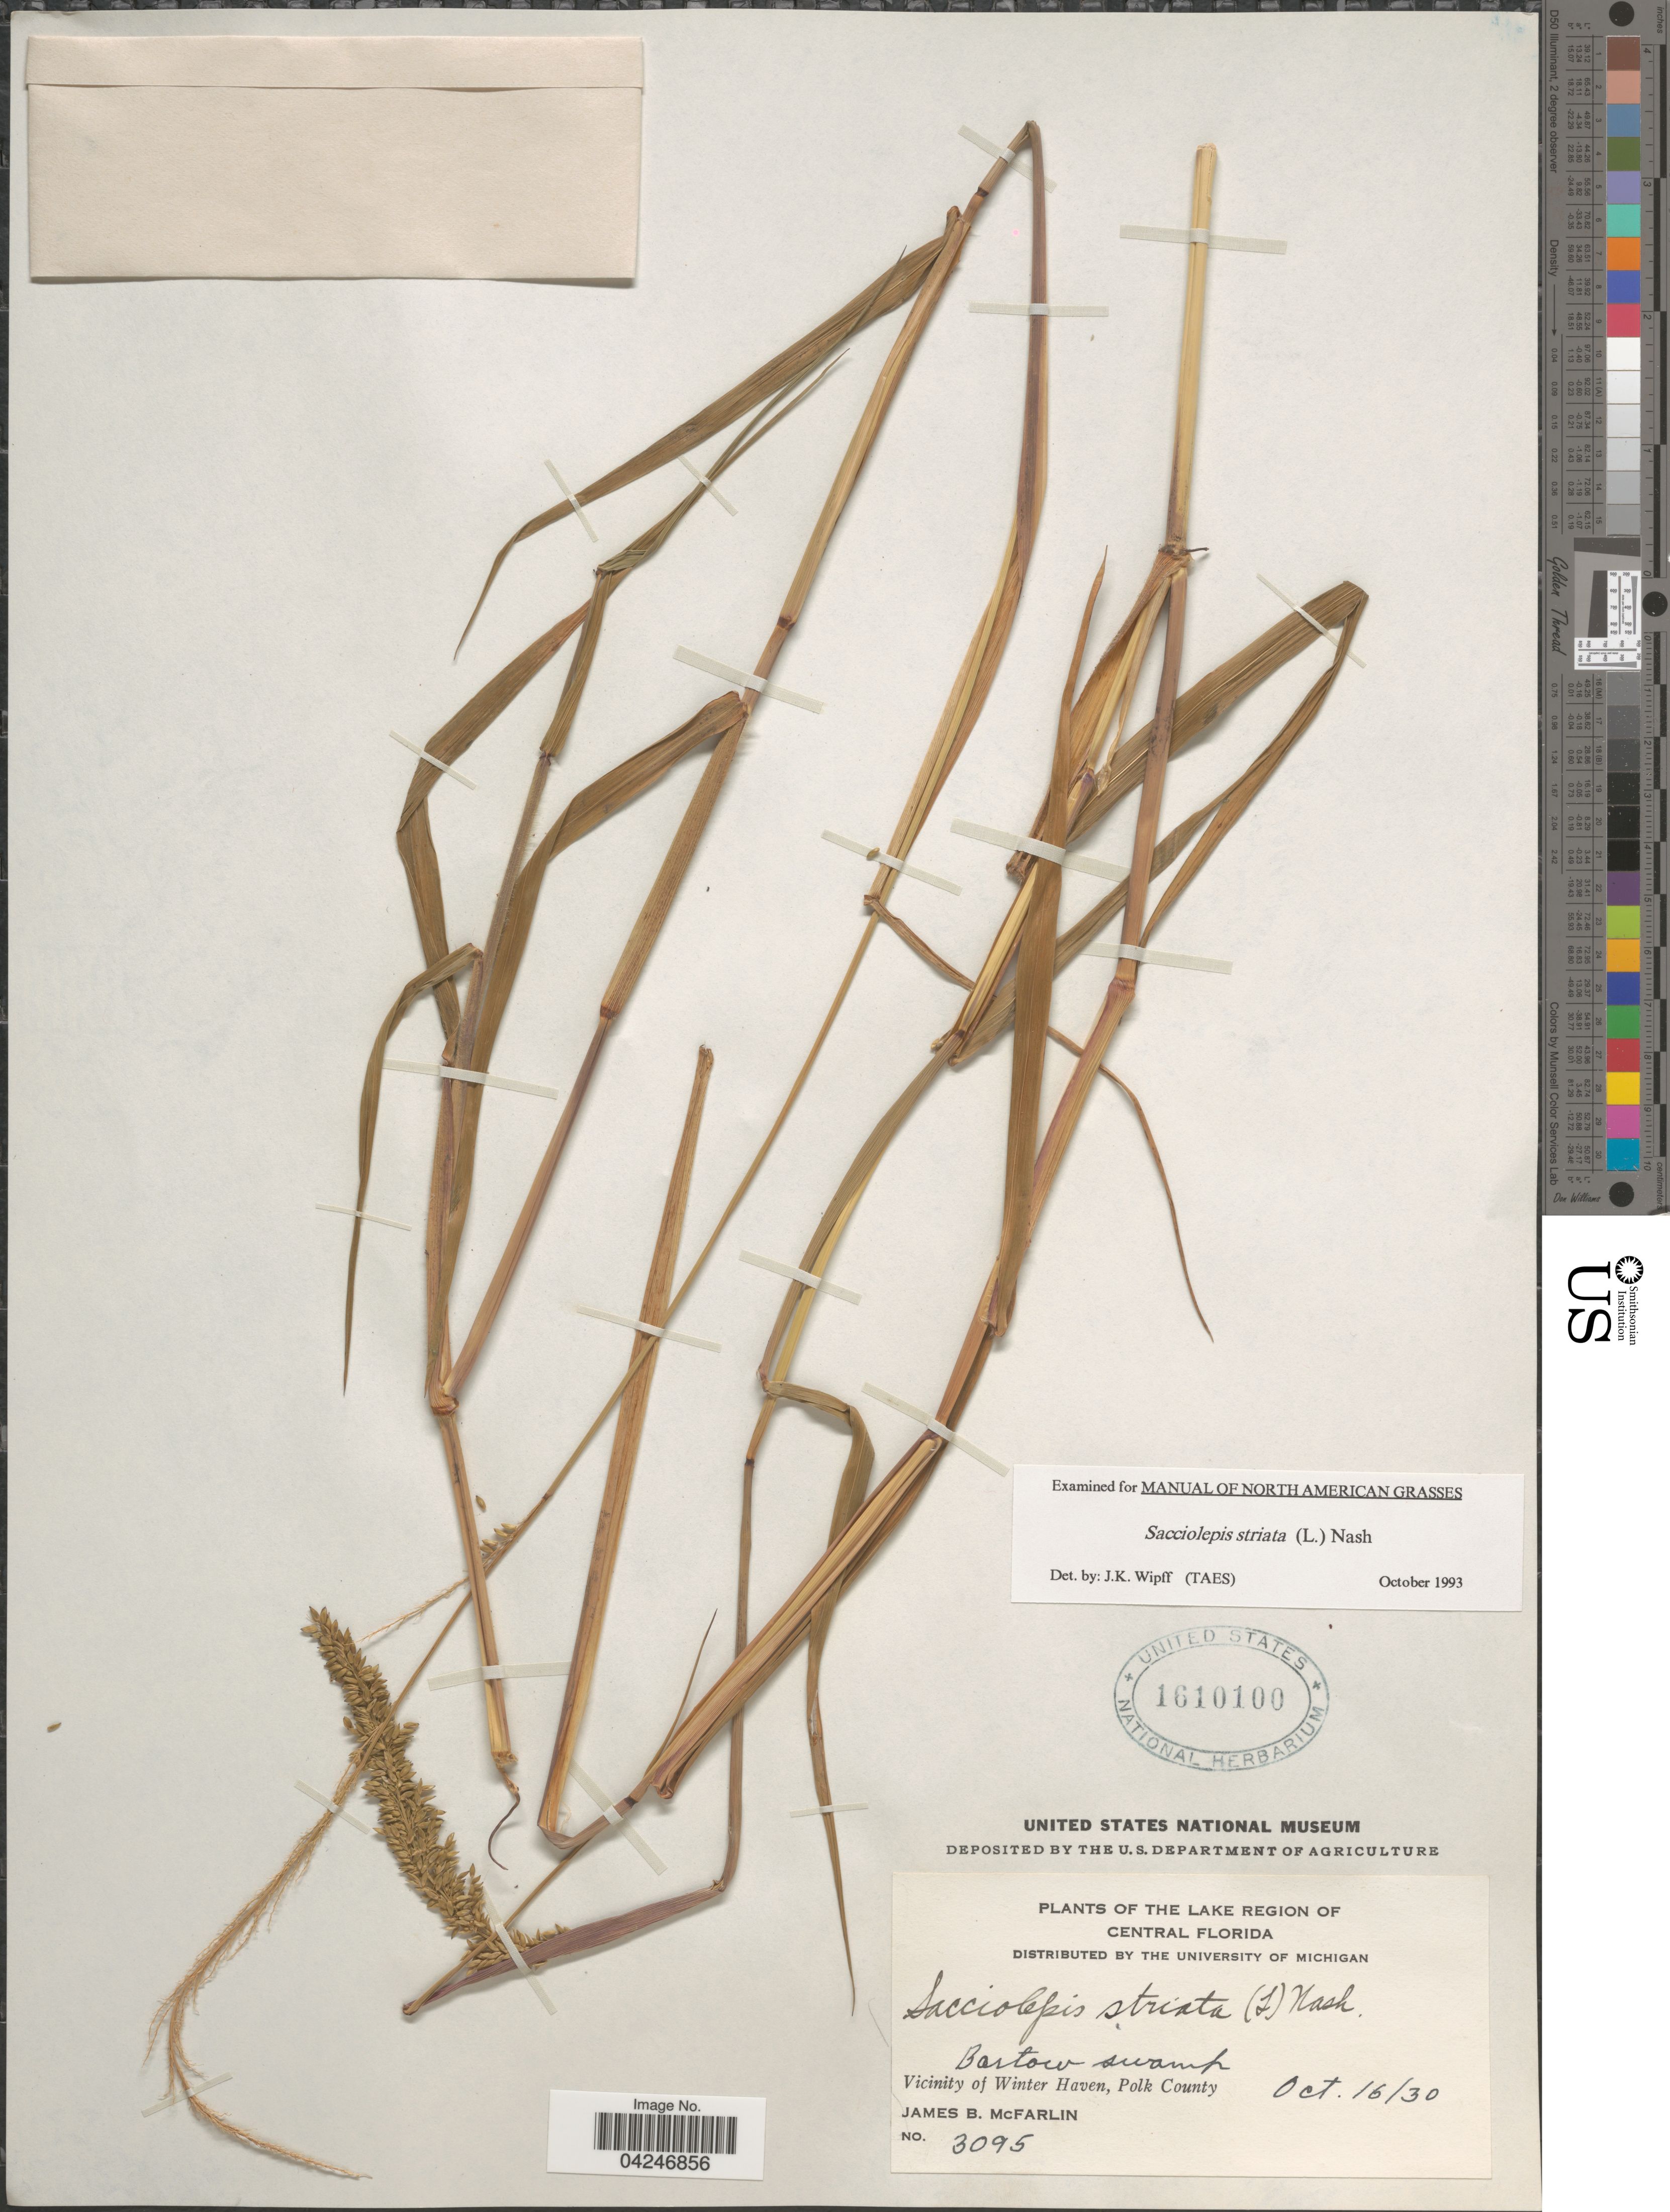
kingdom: Plantae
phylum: Tracheophyta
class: Liliopsida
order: Poales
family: Poaceae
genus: Sacciolepis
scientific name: Sacciolepis striata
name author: (L.) Nash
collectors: J. McFarlin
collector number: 3095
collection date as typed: Transcribed d/m/y: 16/10/30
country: United States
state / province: Florida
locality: The Lake Region Of Central Florida. Bartow swamp. Vicinity of Winter Haven, Polk County.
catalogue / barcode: US 1610100